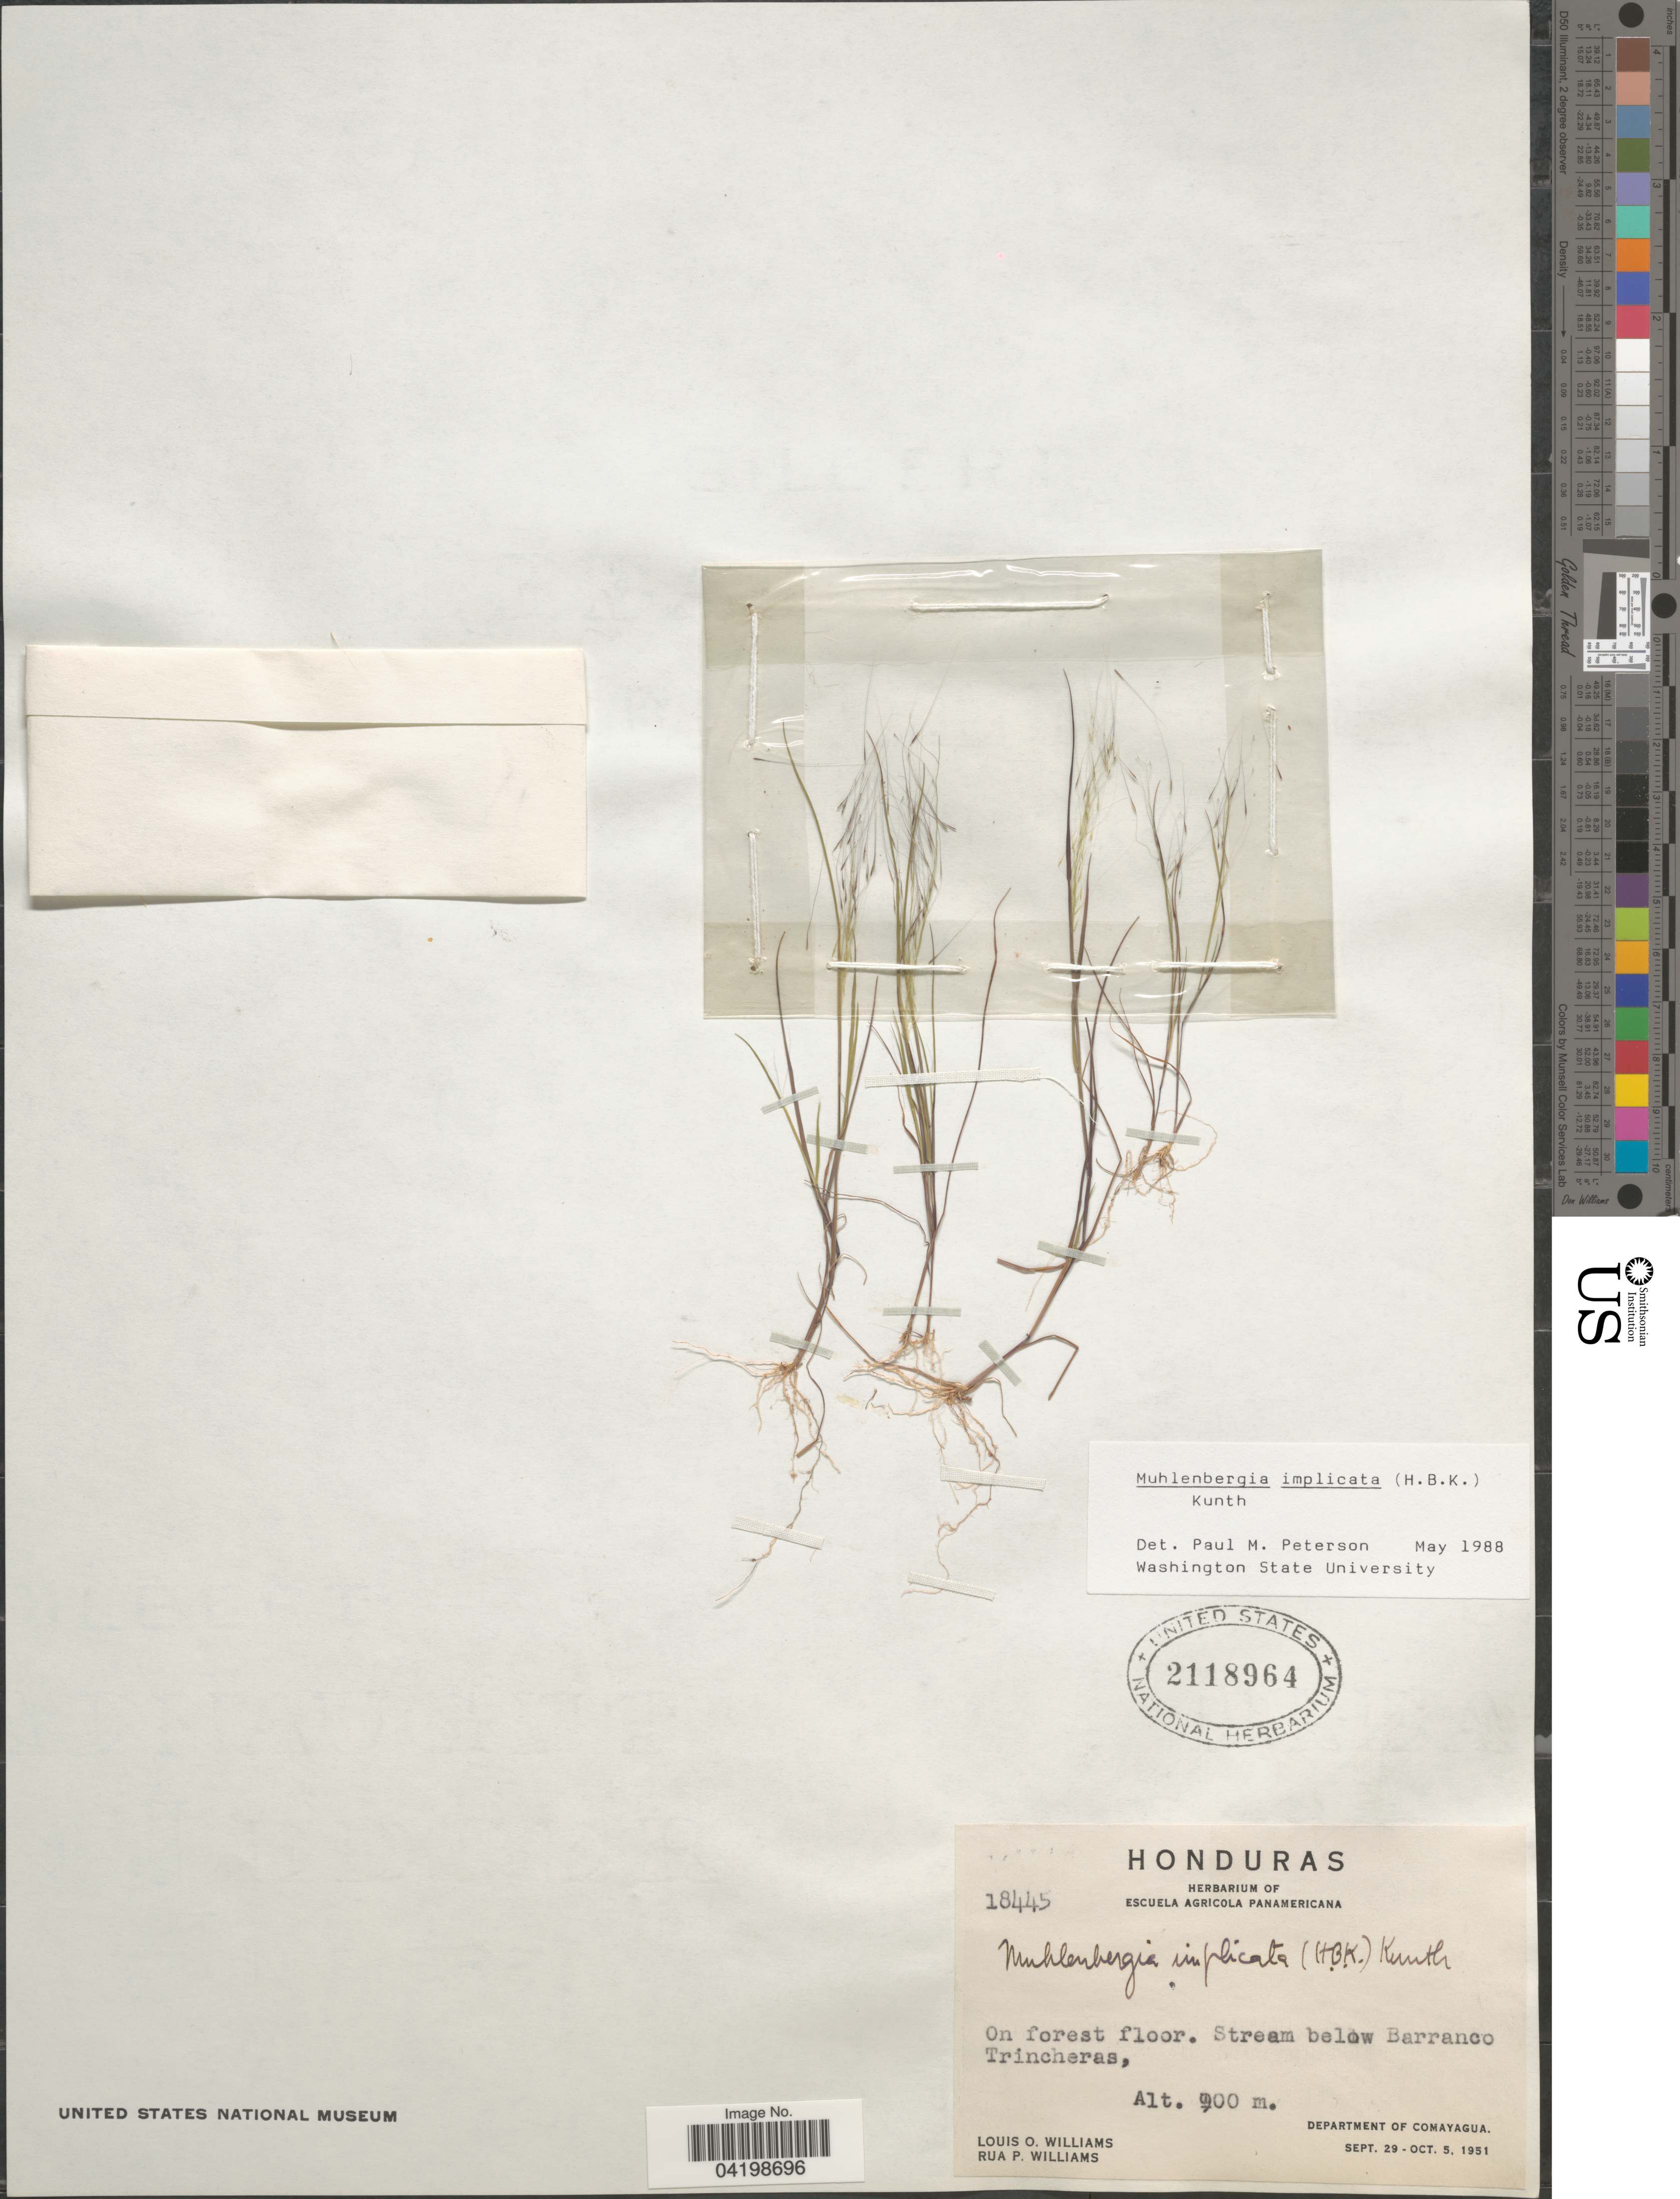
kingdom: Plantae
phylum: Tracheophyta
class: Liliopsida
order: Poales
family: Poaceae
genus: Muhlenbergia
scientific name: Muhlenbergia implicata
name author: (Kunth) Trin.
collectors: L. O. Williams & R. P. Williams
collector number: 18445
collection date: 1951-09-29/1951-10-05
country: Honduras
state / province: Comayagua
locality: On forest floor. Stream below Barranco Trincheras, Department of Comayagua.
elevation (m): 900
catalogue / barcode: US 2118964